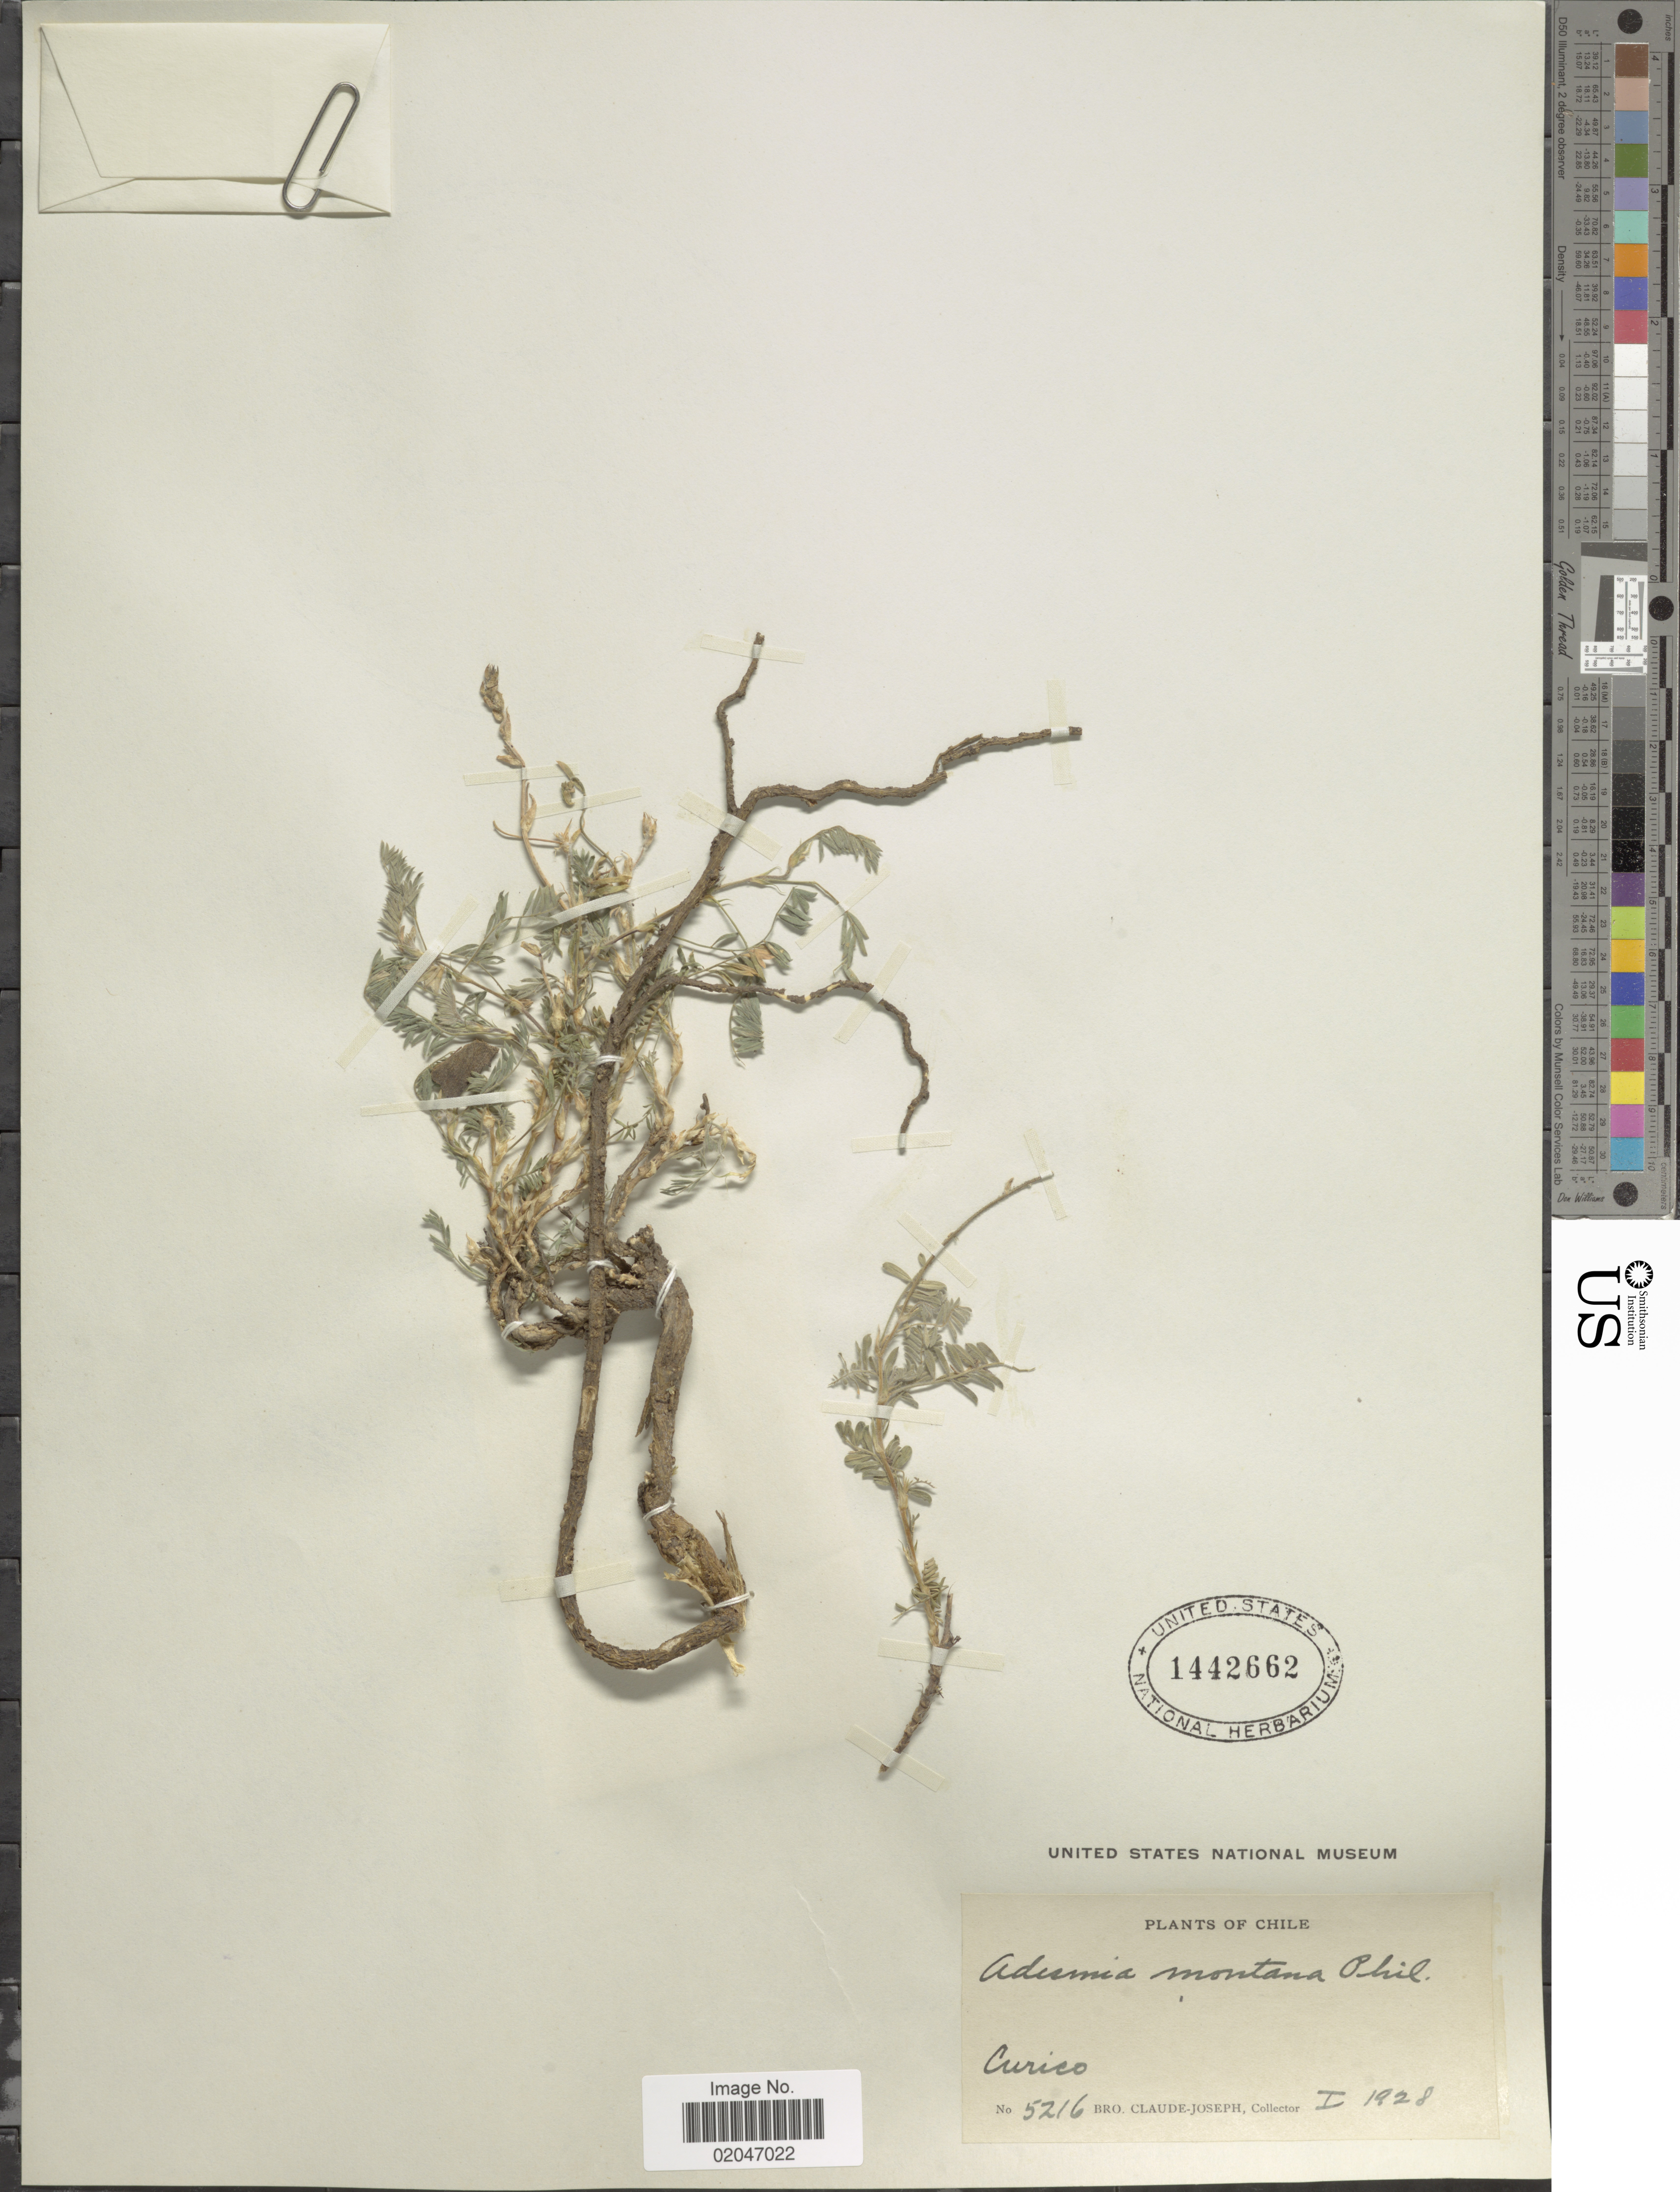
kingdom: Plantae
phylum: Tracheophyta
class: Magnoliopsida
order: Fabales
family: Fabaceae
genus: Adesmia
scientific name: Adesmia montana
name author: Phil.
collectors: Bro. Claude-Joseph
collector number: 5216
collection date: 1928-01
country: Chile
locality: Curico.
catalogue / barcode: US 1442662